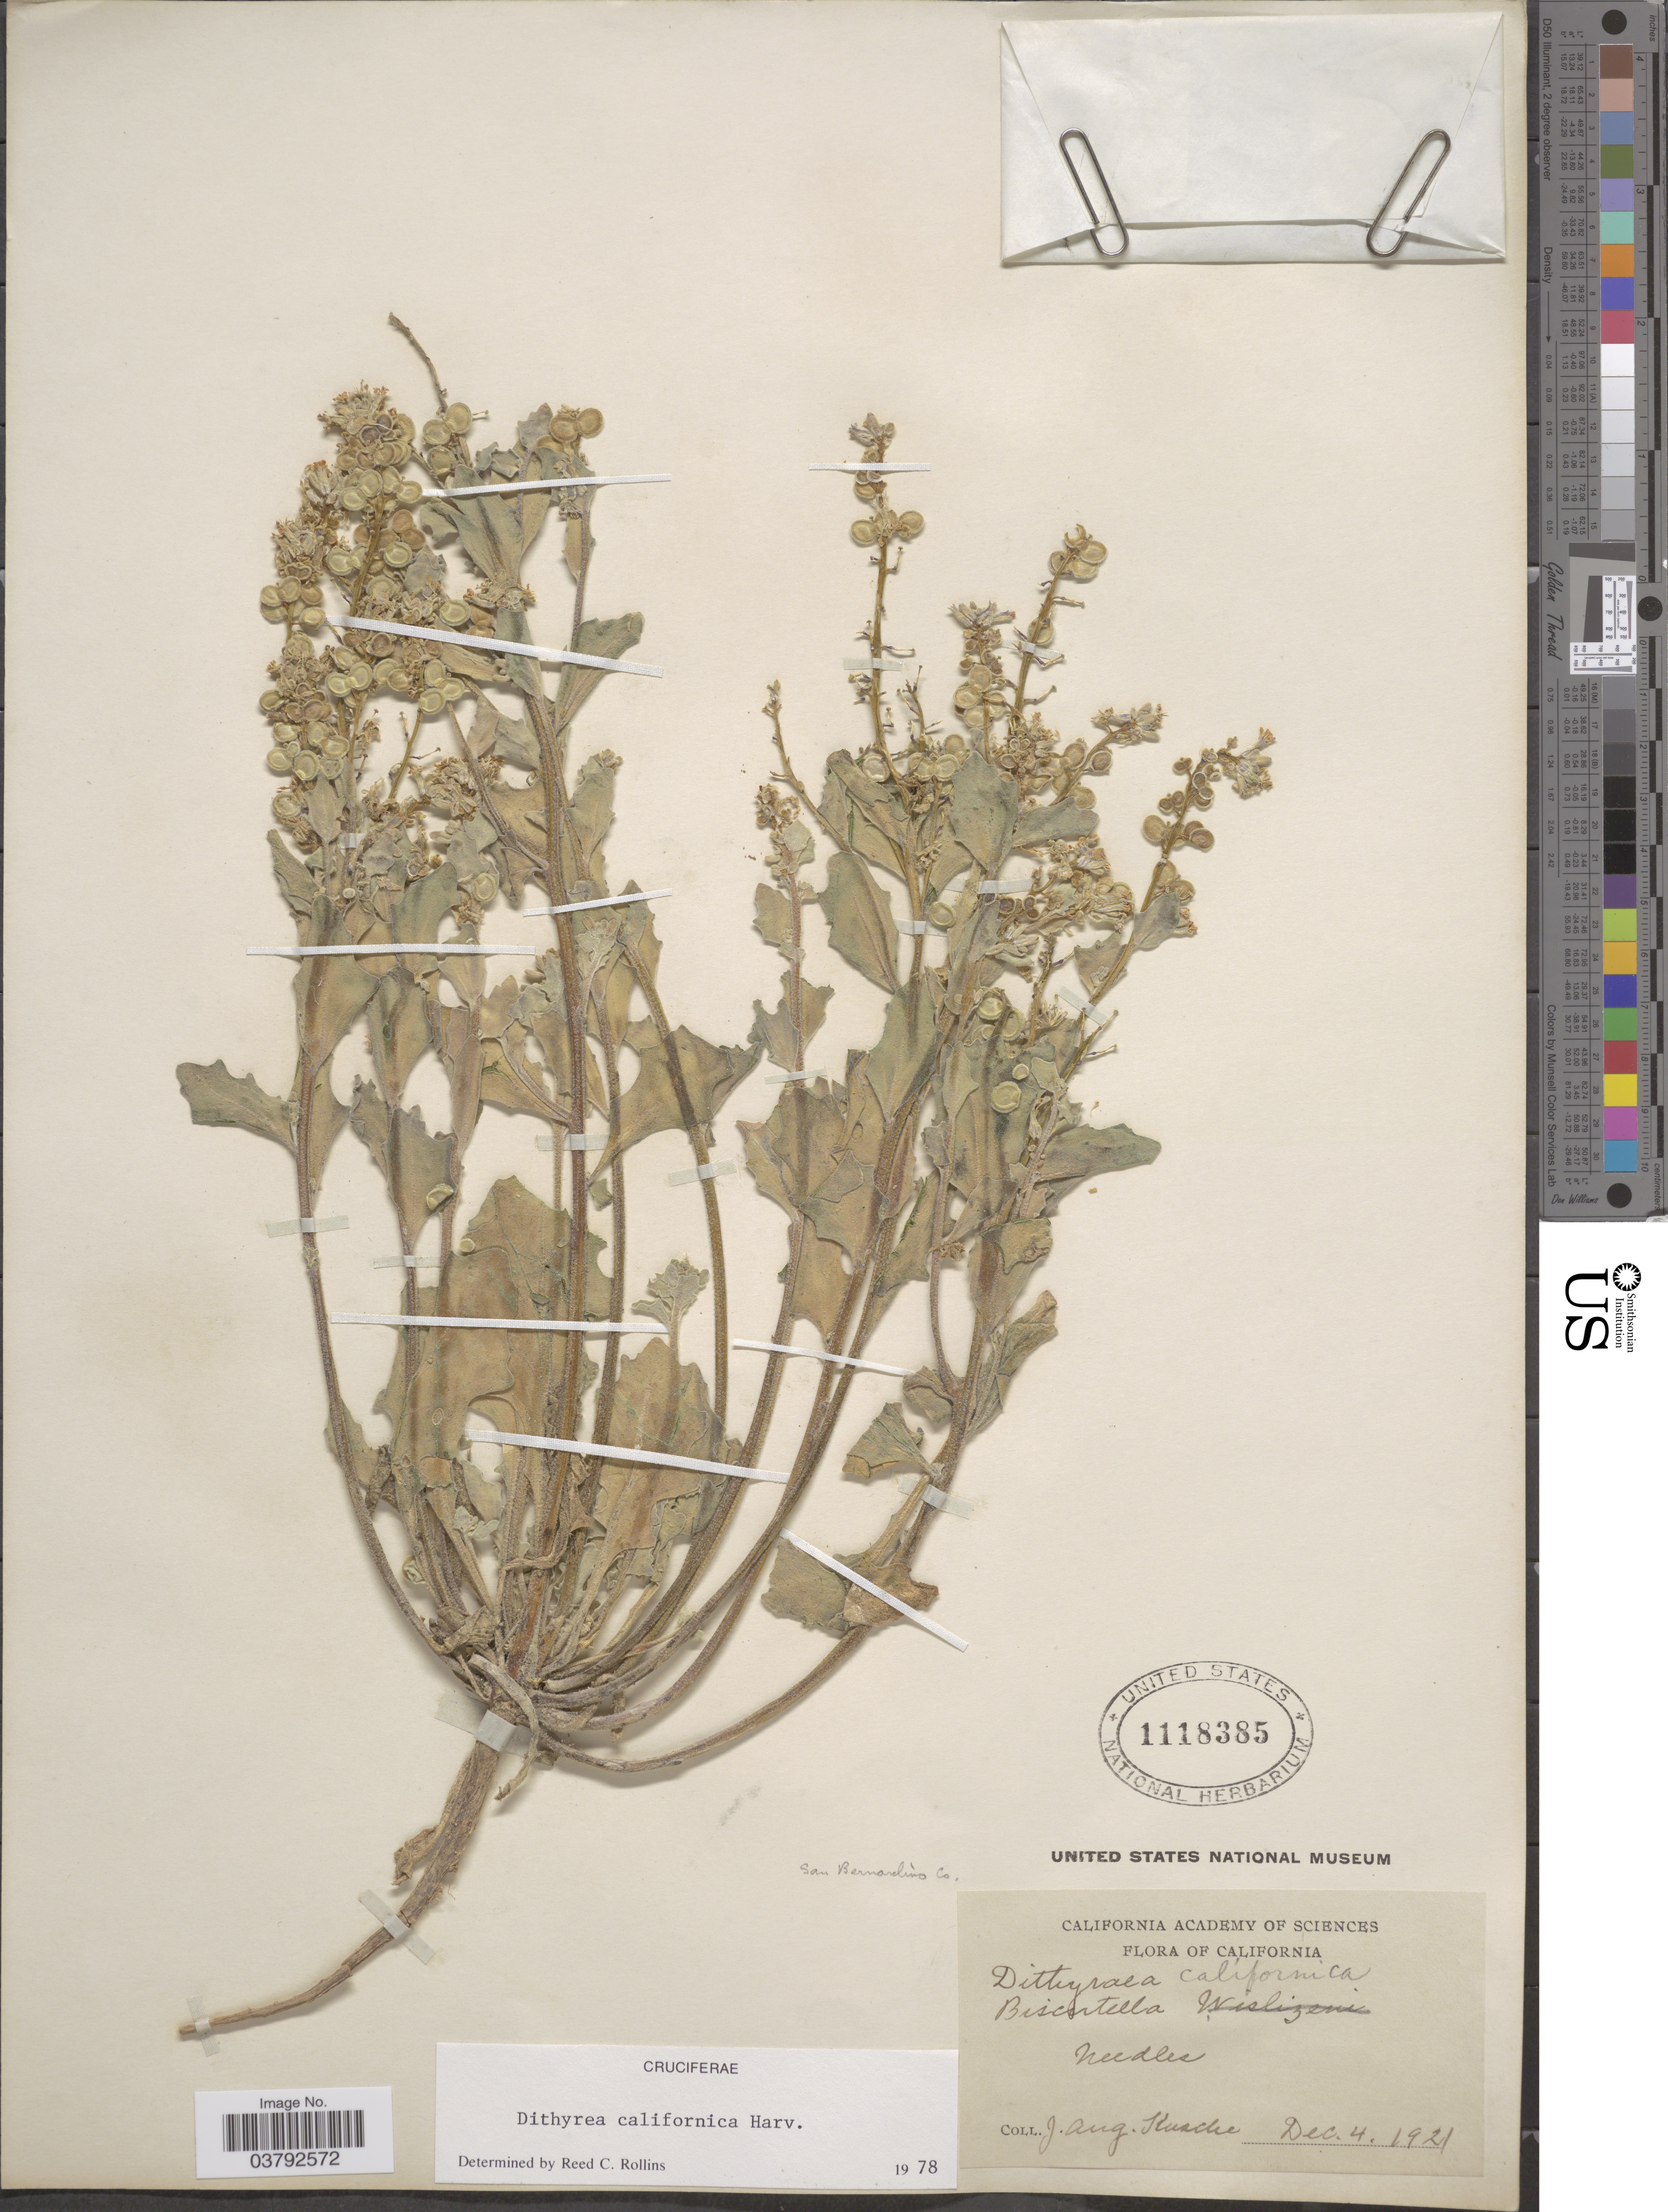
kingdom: Plantae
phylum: Tracheophyta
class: Magnoliopsida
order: Brassicales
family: Brassicaceae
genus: Dithyrea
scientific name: Dithyrea californica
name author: Harv.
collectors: J. Kusche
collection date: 1921-12-04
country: United States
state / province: California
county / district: San Bernardino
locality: San Bernardino Co. Needles.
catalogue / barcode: US 1118385